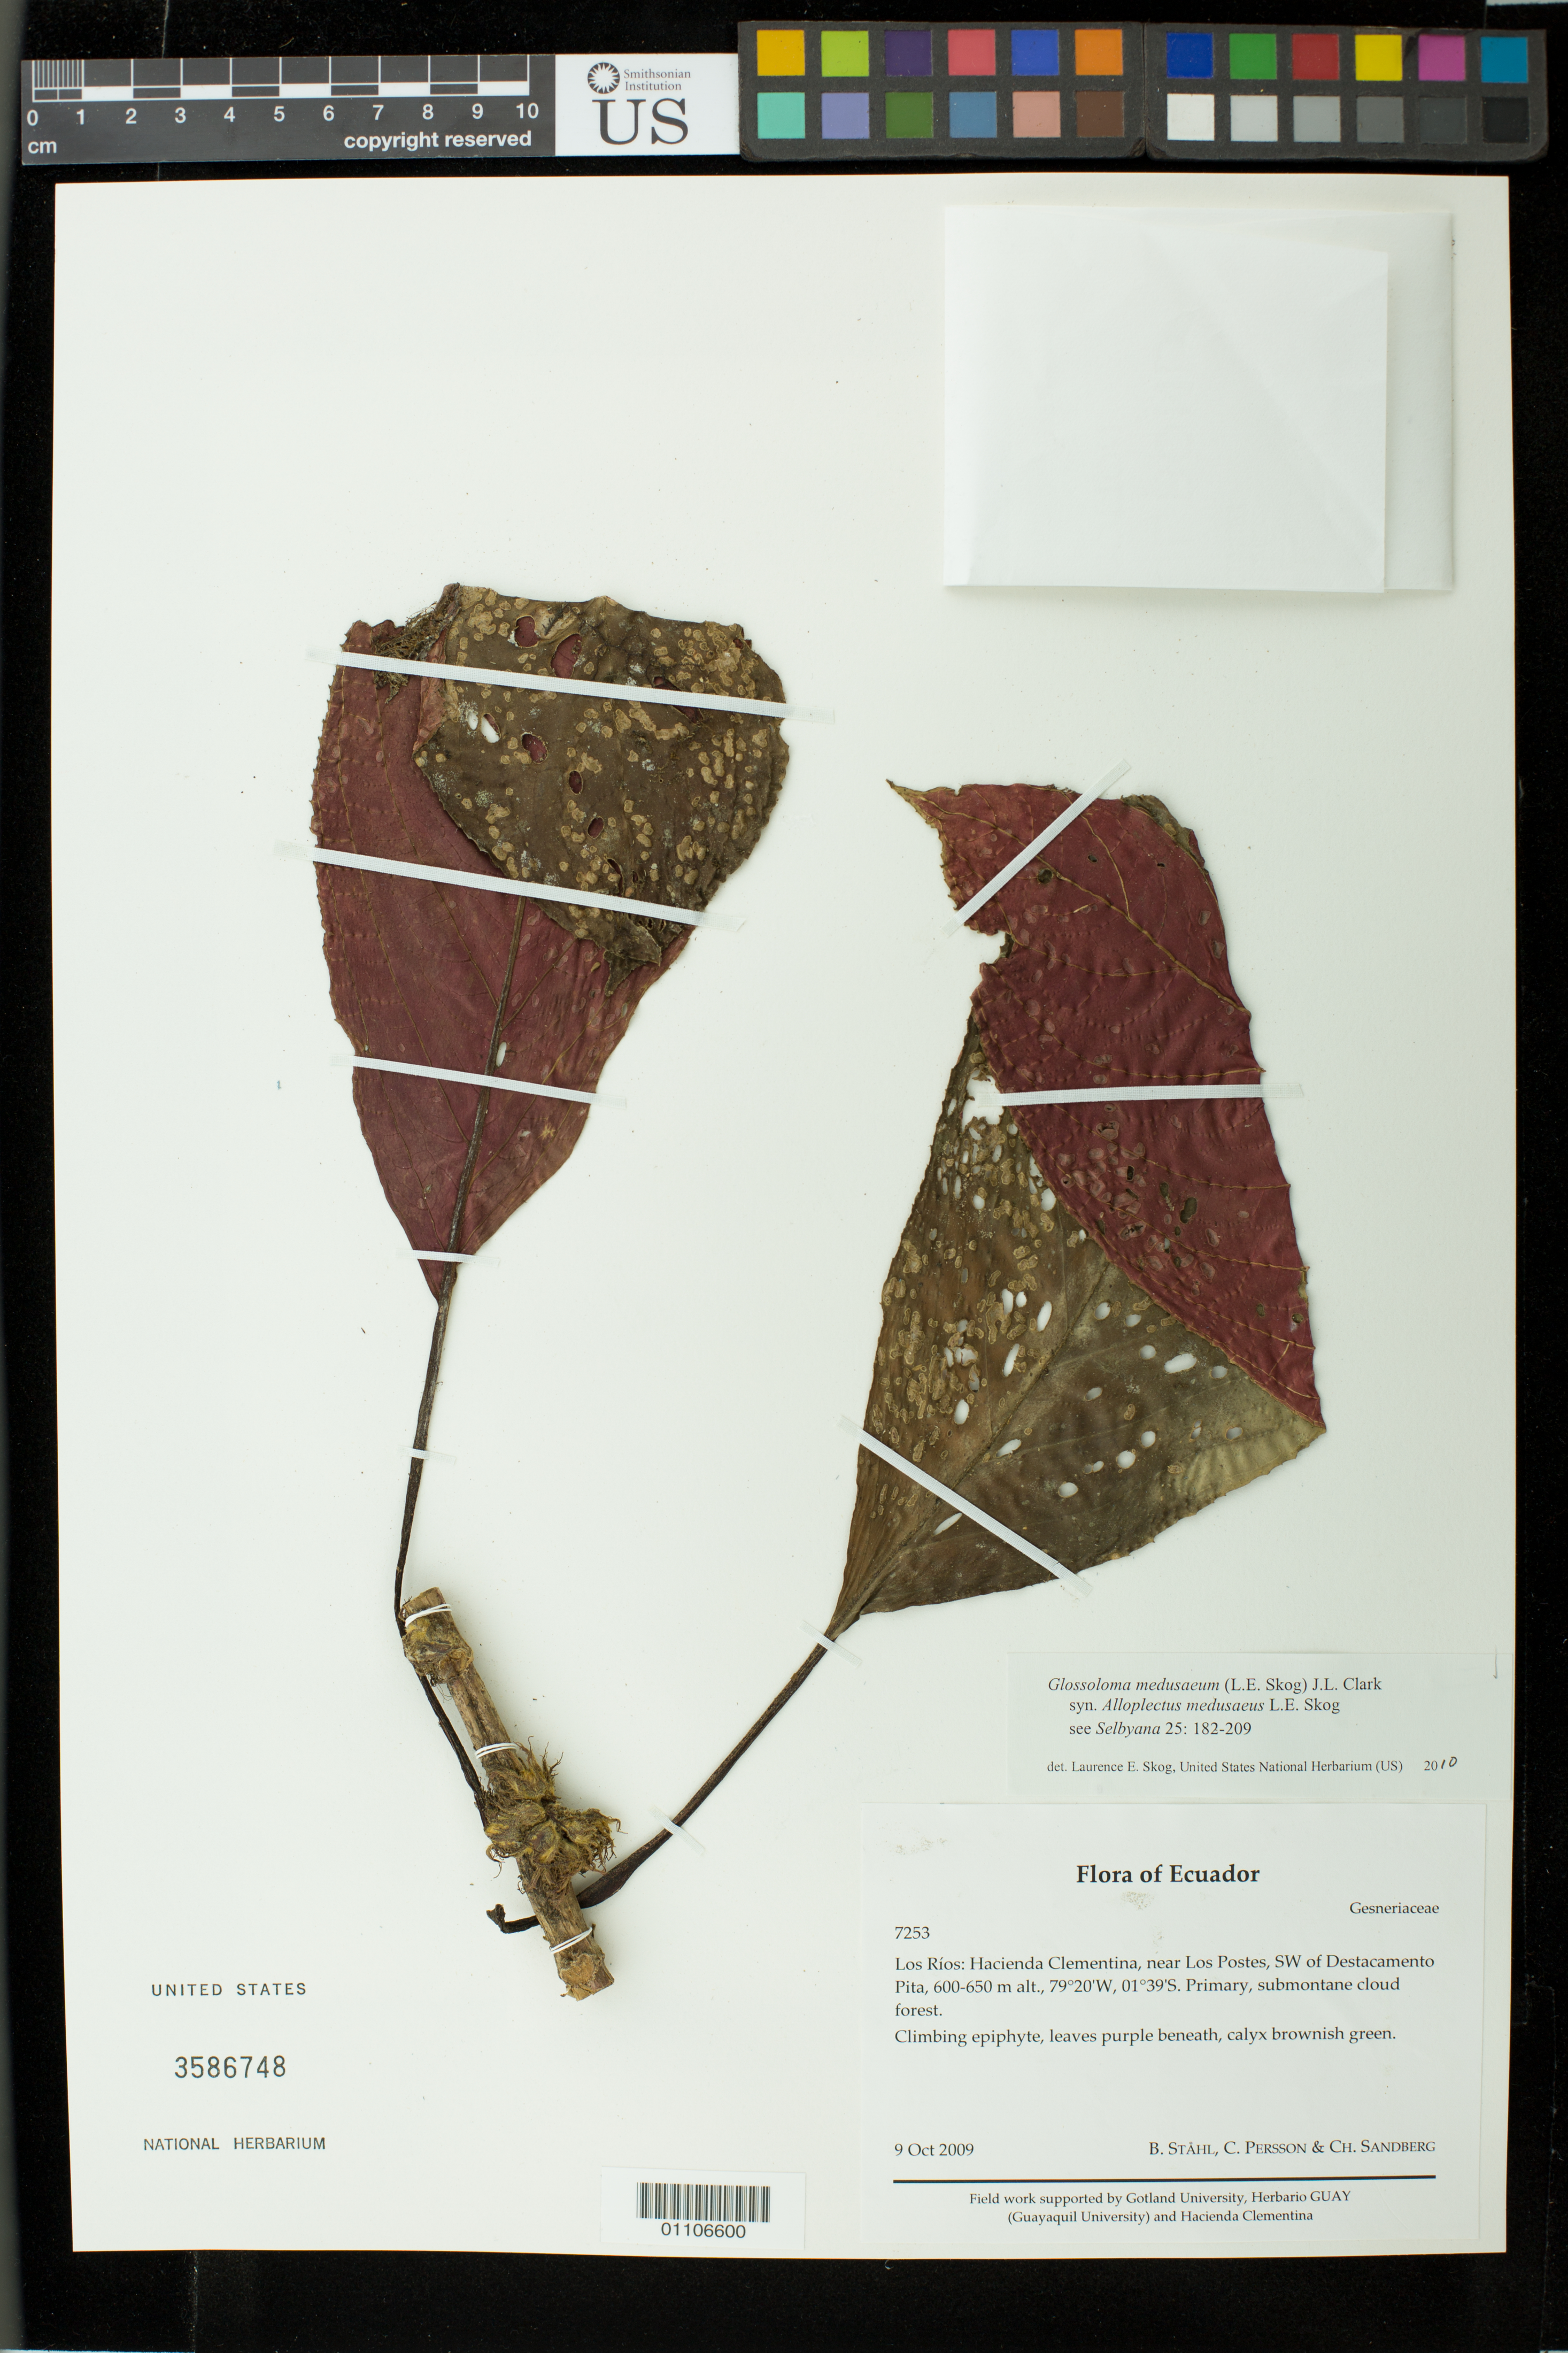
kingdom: Plantae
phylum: Tracheophyta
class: Magnoliopsida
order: Lamiales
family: Gesneriaceae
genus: Glossoloma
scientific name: Glossoloma medusaeum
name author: (L.E. Skog) J.L. Clark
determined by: Skog, Laurence E.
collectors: B. Ståhl, C. H. Persson & C. Sandberg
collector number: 7253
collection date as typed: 09 Oct 2009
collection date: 2009-10-09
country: Ecuador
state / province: Los Ríos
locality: Los Ríos: Hacienda Clementina, near Los Postes, SW of Destacamento Pita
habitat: Primary, submontane cloud forest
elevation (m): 600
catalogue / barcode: US 3586748